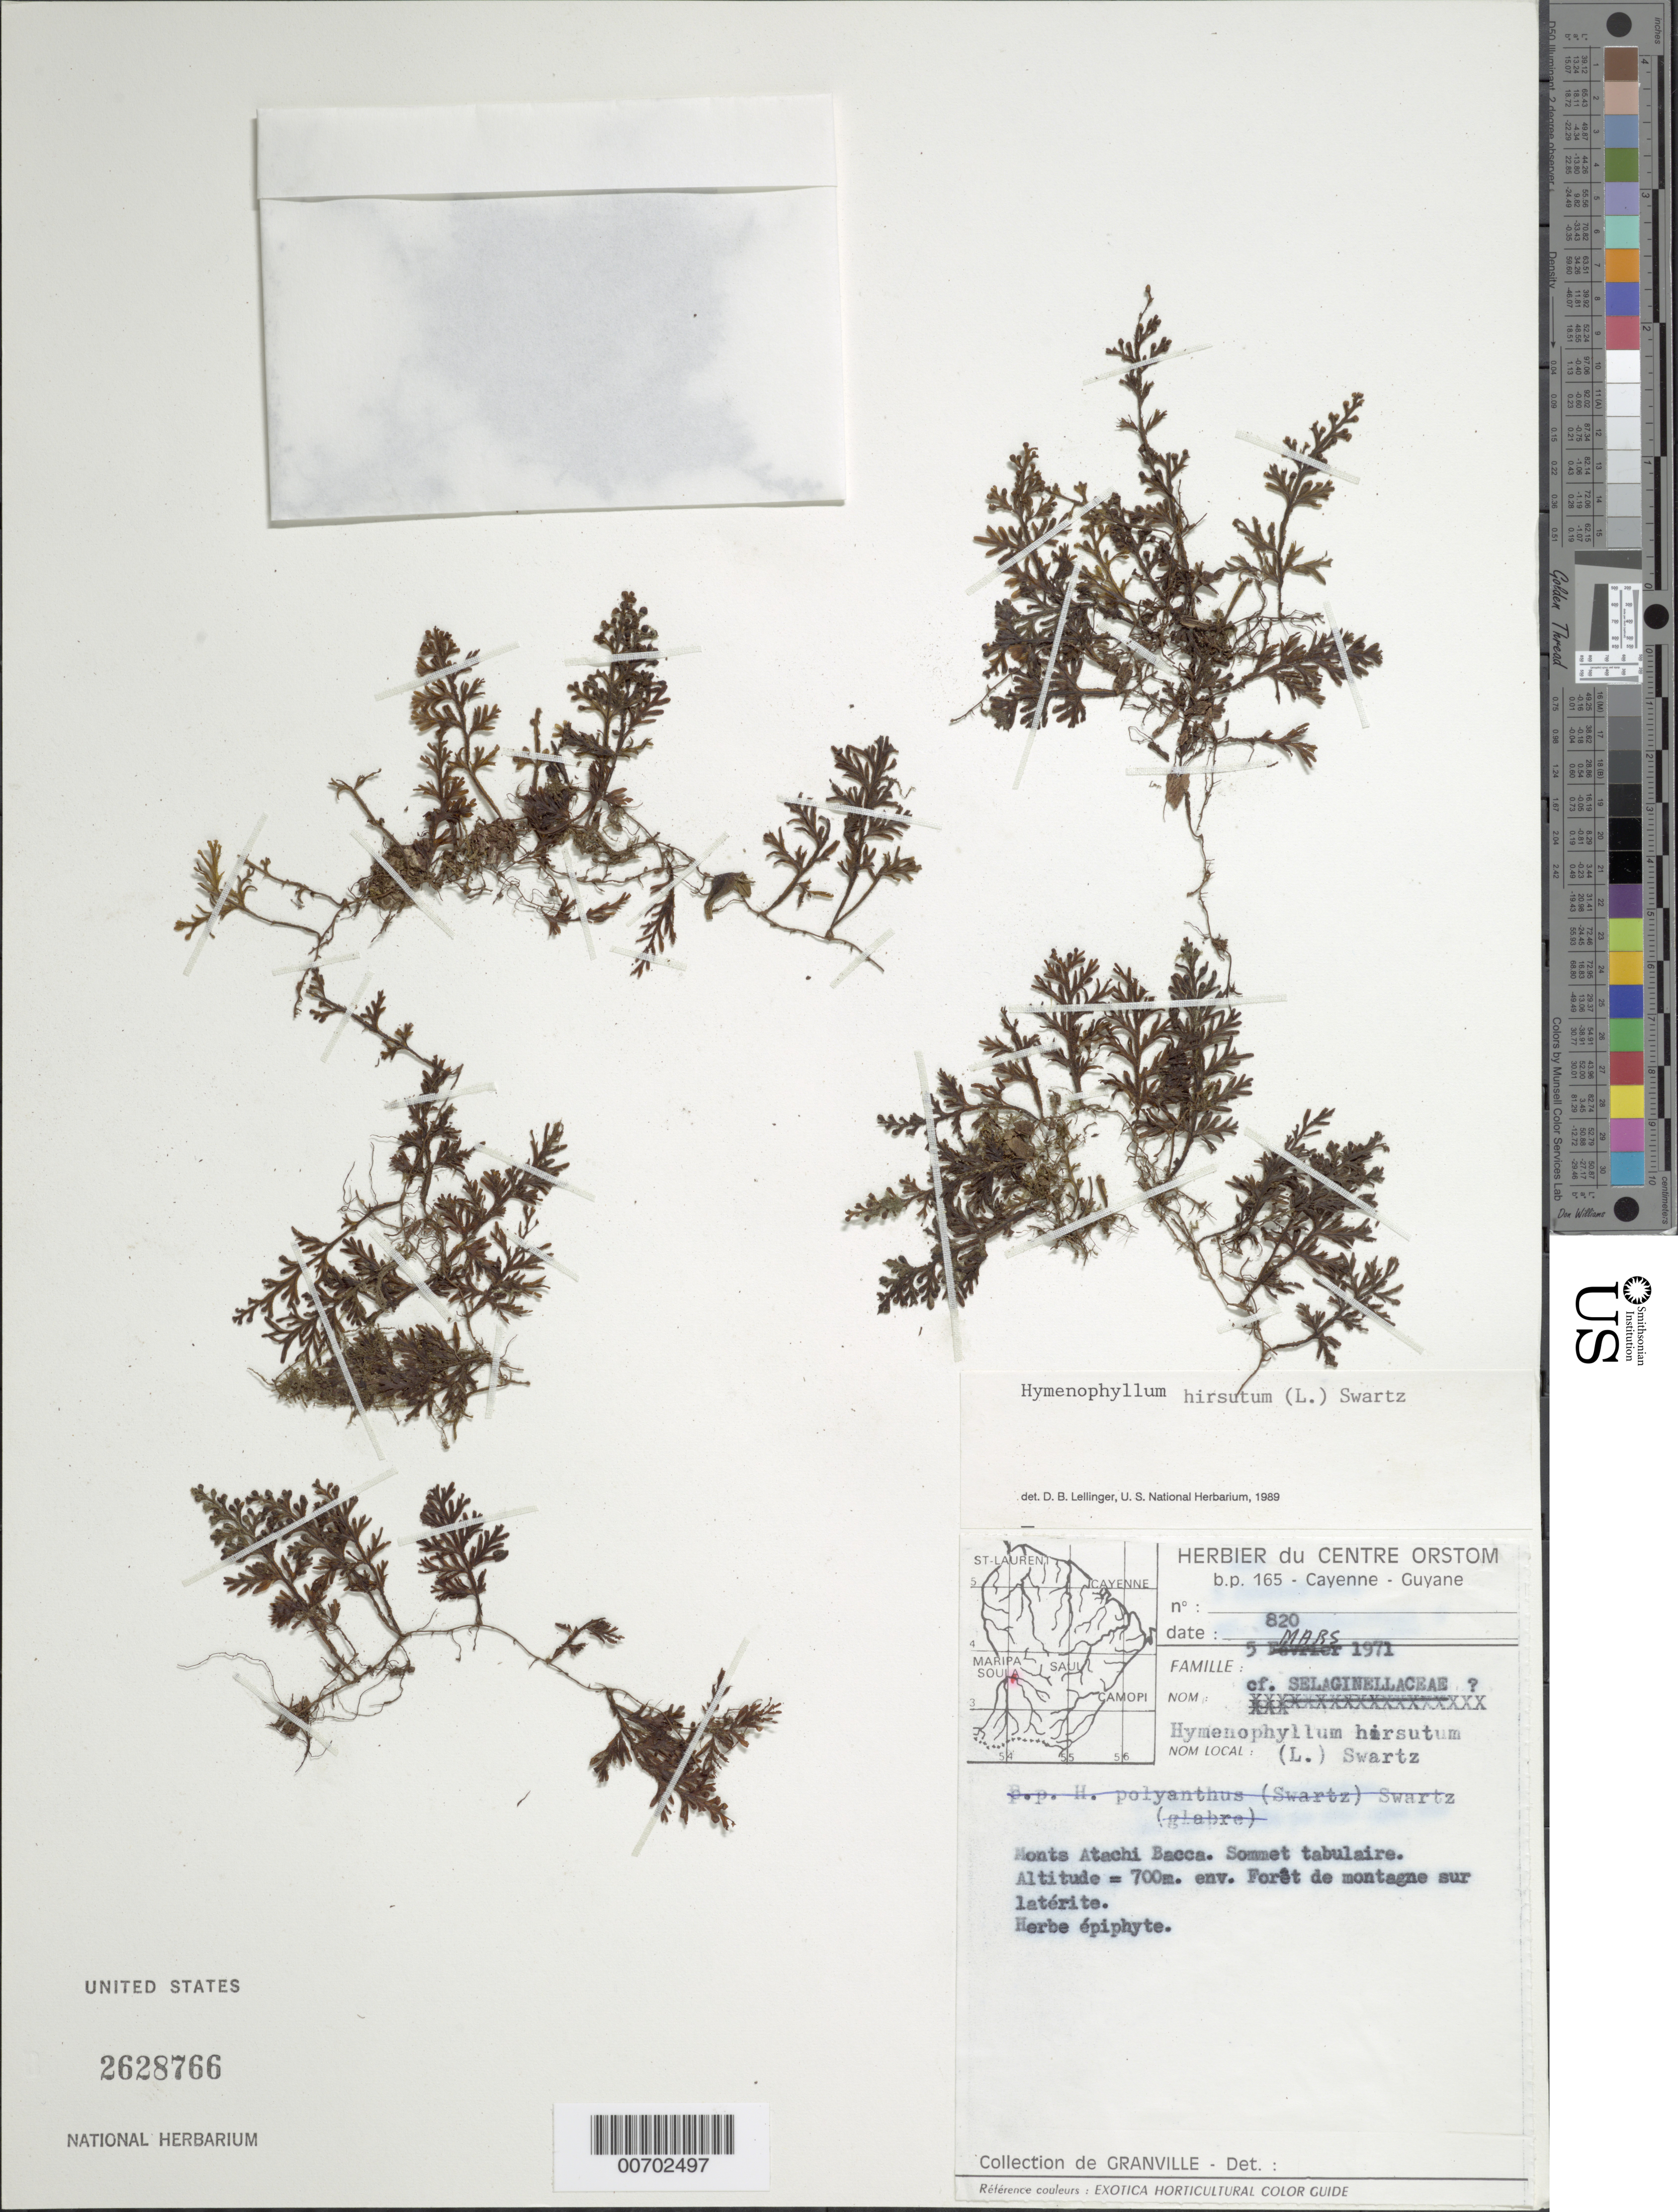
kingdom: Plantae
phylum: Tracheophyta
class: Polypodiopsida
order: Hymenophyllales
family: Hymenophyllaceae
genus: Hymenophyllum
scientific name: Hymenophyllum hirsutum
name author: (L.) Sw.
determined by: Lellinger, David B., (BOT), Smithsonian Institution - National Museum of Natural History (UNITED STATES)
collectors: J.-J. de Granville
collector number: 820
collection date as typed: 5-Mar-71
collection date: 1971-03-05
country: French Guiana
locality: Monts Atachi Bacca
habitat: Mountain forest on laterite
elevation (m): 700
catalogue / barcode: US 2628766